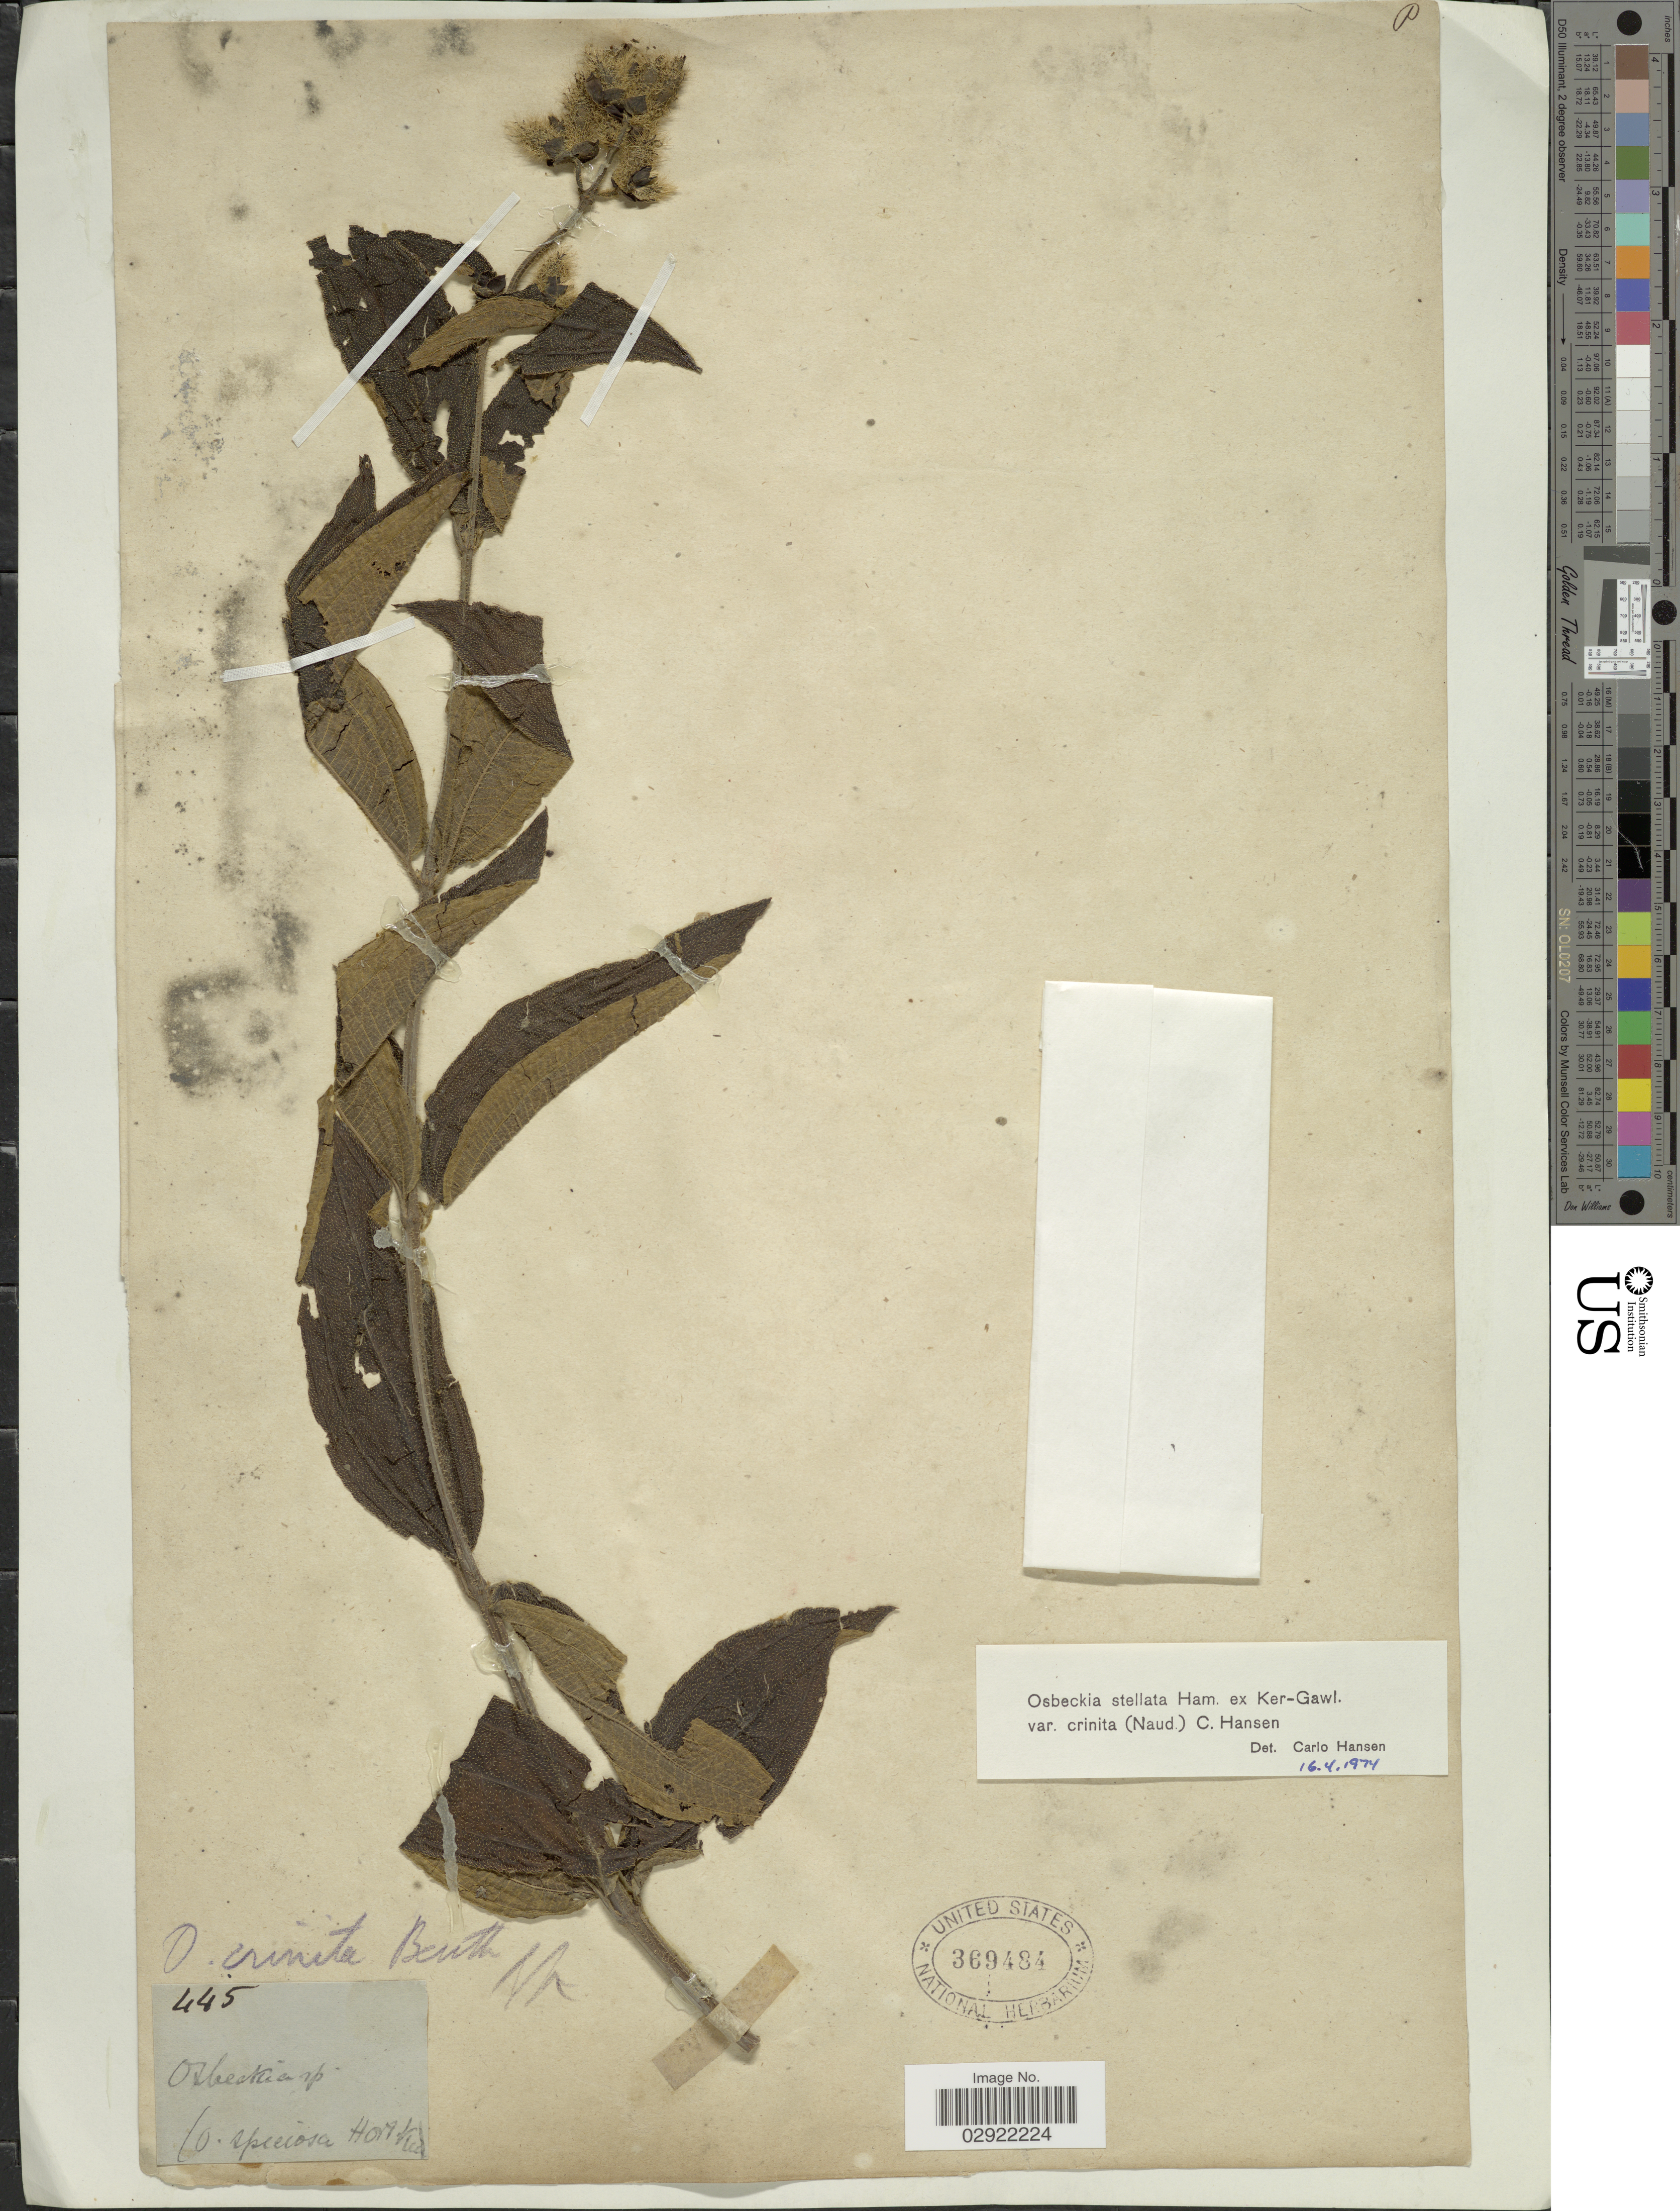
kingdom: Plantae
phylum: Tracheophyta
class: Magnoliopsida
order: Myrtales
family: Melastomataceae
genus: Osbeckia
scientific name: Osbeckia stellata var. crinita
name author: (Benth. ex Naudin) C.Hansen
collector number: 445?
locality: Hort K [illegible text]. [interpreted]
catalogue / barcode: US 369484